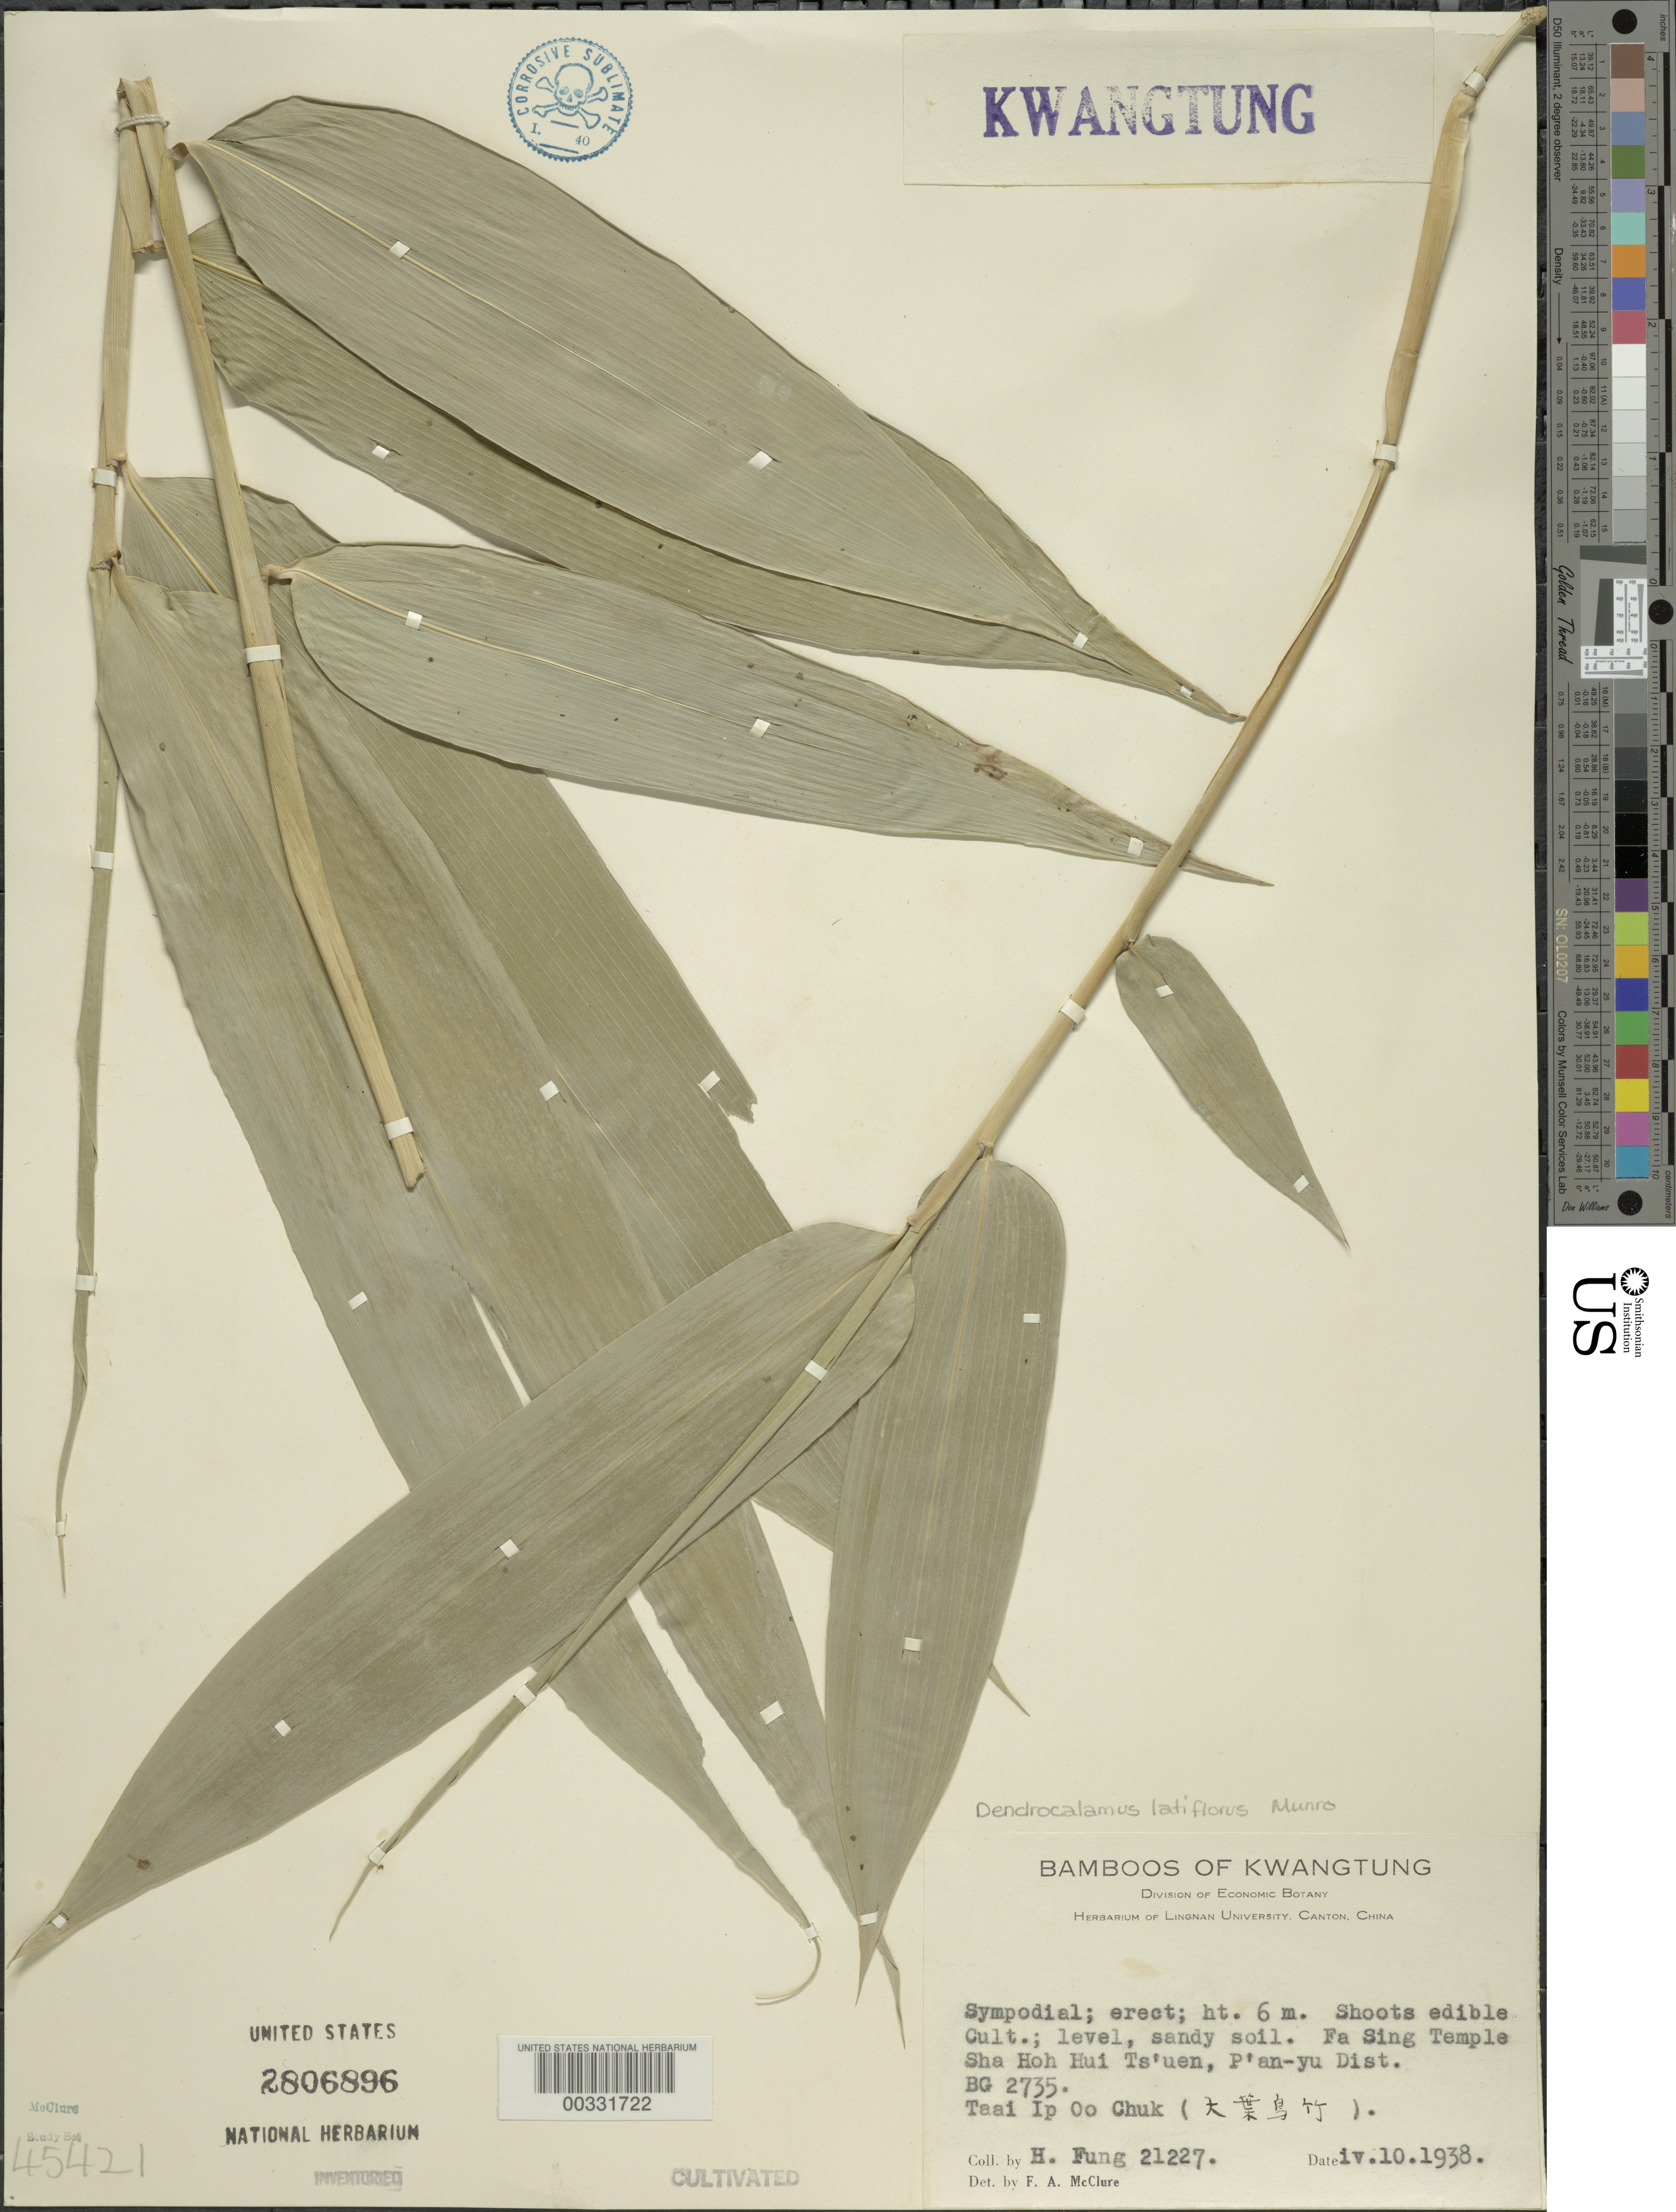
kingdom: Plantae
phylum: Tracheophyta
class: Liliopsida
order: Poales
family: Poaceae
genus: Dendrocalamus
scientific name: Dendrocalamus latiflorus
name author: Munro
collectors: H. L. Fung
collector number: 21227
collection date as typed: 10 Apr 1938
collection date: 1938-04-10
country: China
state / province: Guangdong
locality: Fa sing temple, sha hoh hui ts'uen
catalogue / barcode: US 2806896